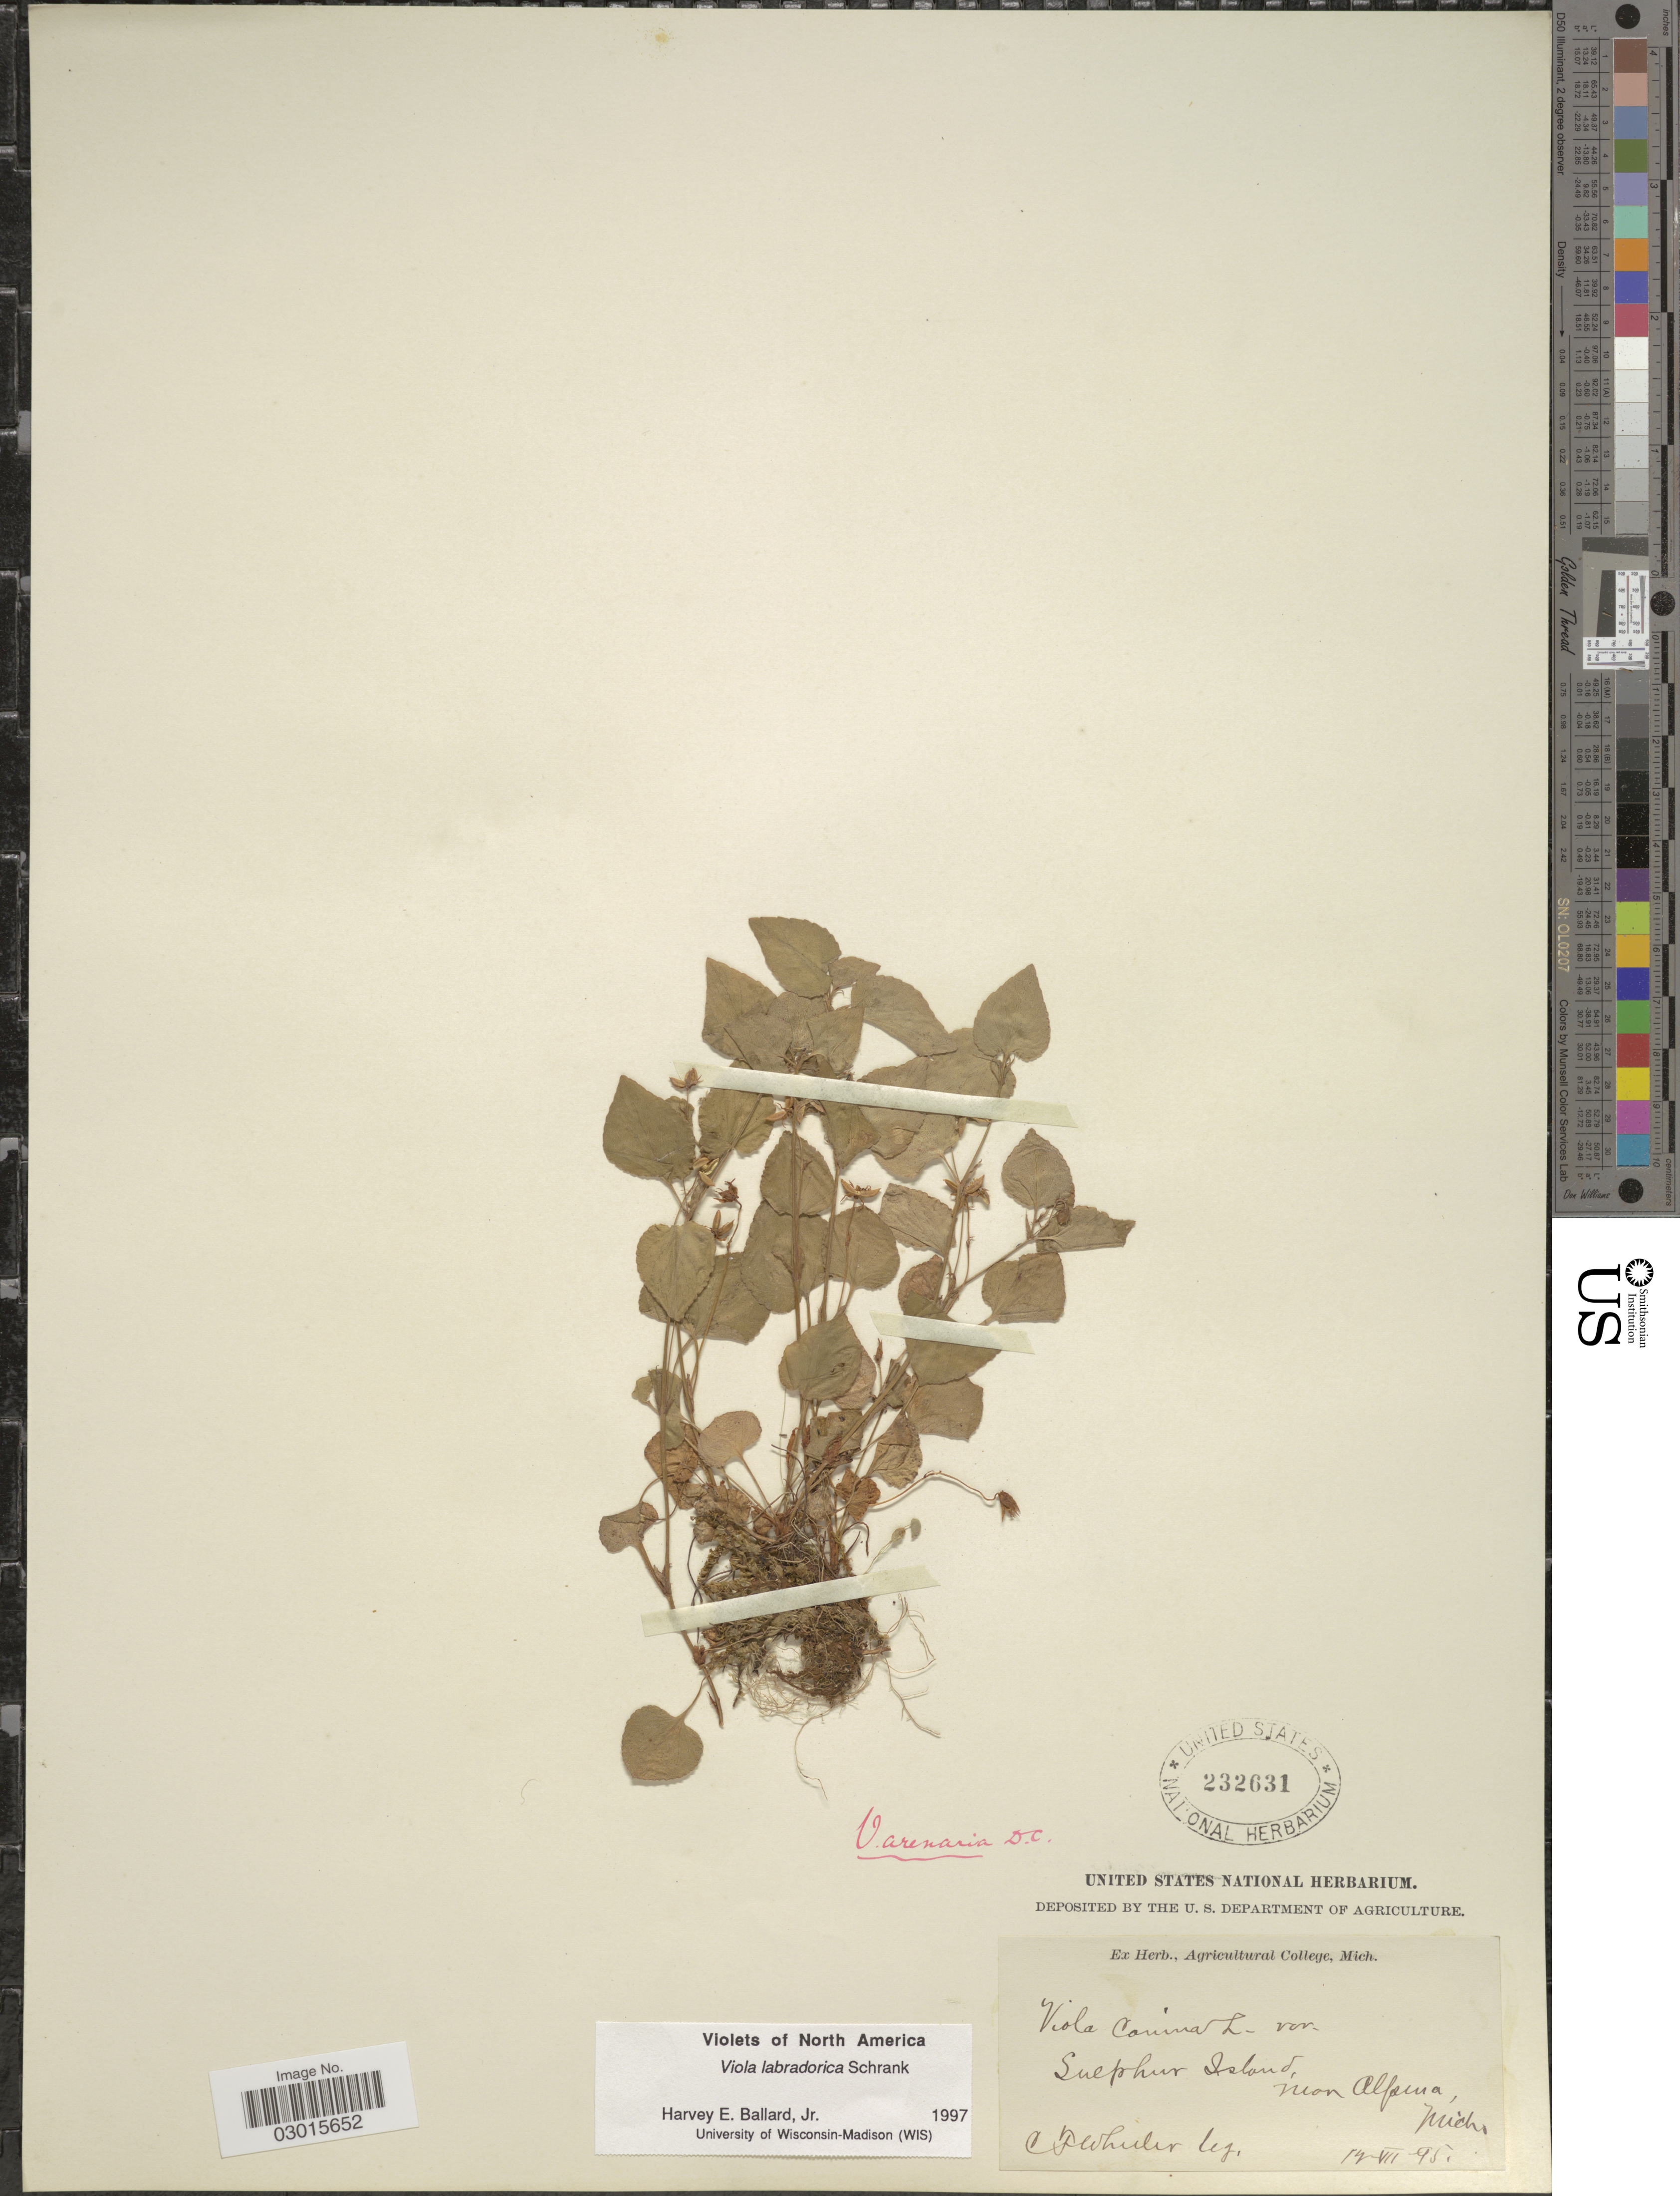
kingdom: Plantae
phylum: Tracheophyta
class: Magnoliopsida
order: Malpighiales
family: Violaceae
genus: Viola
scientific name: Viola labradorica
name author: Schrank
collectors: C. Wheeler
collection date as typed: Transcribed d/m/y: 12/7/95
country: United States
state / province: Michigan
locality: Sulphur Island, Mon Alpina, Mich.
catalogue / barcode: US 232631